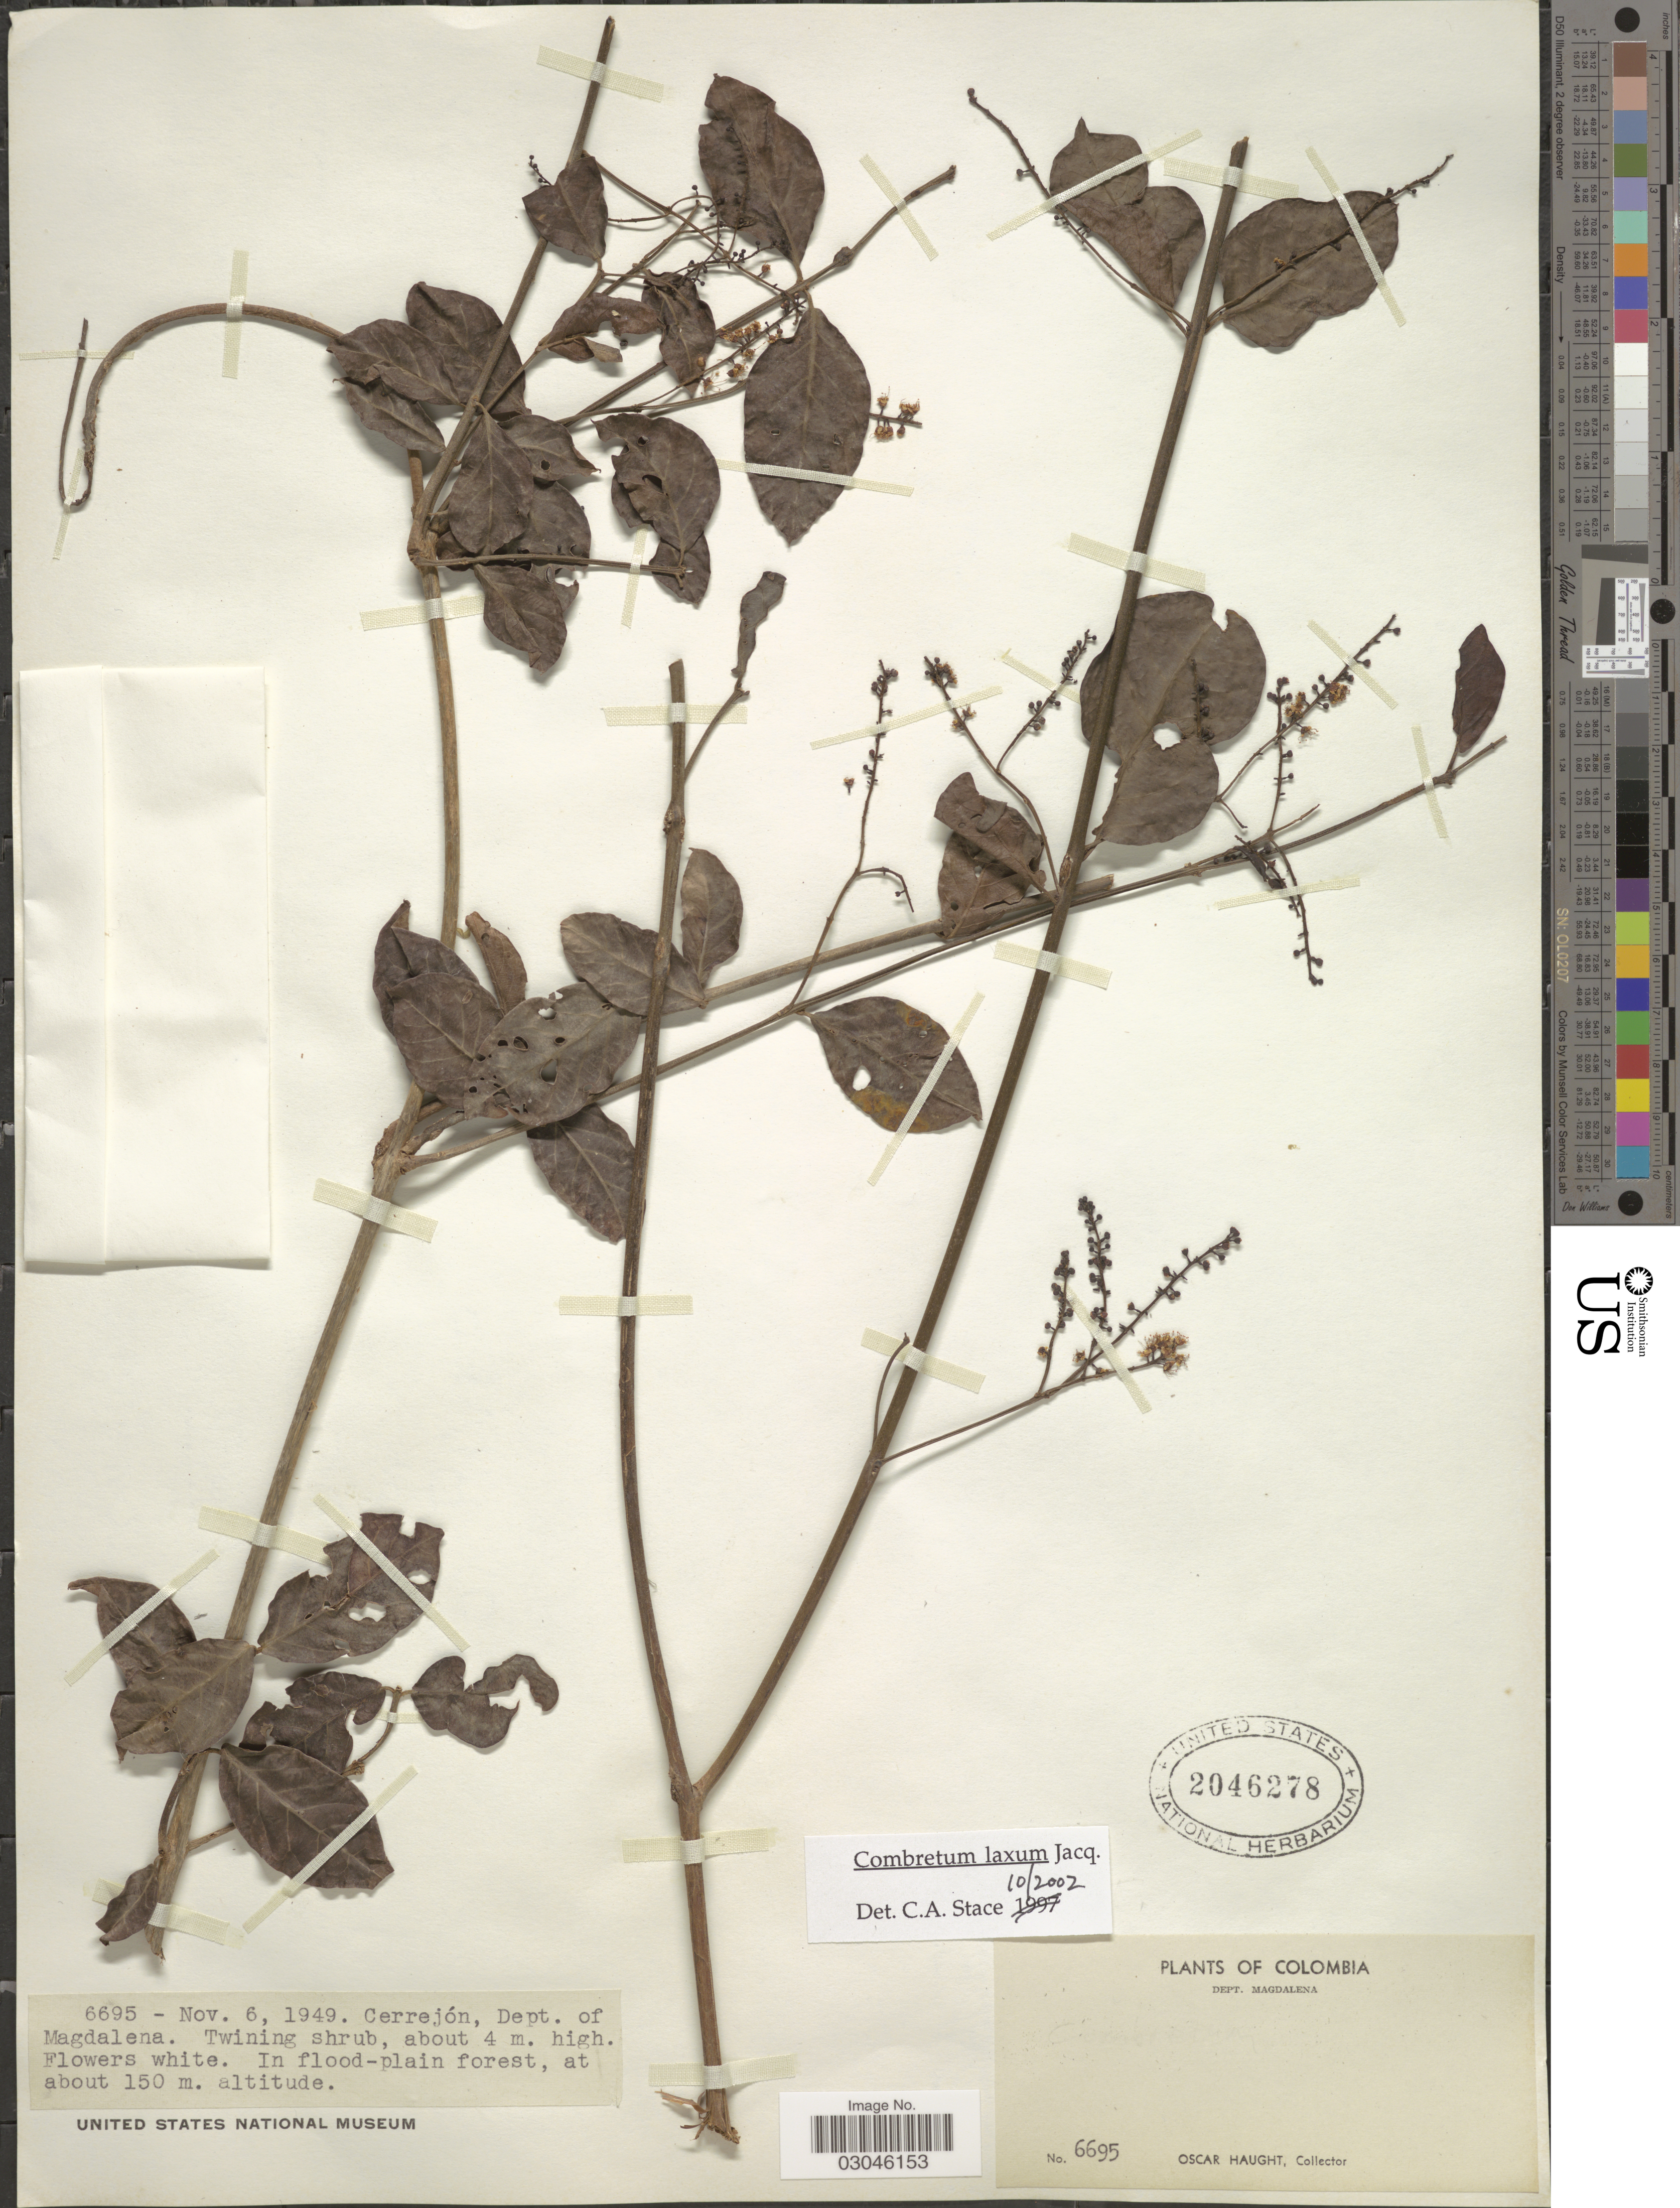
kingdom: Plantae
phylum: Tracheophyta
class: Magnoliopsida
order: Myrtales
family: Combretaceae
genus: Combretum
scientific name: Combretum laxum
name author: Jacq.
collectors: O. L. Haught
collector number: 6695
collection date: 1949-11-06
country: Colombia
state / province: Magdalena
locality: Dept. Magdalena. Cerrejón, Dept. of Magdalena.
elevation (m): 150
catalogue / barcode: US 2046278